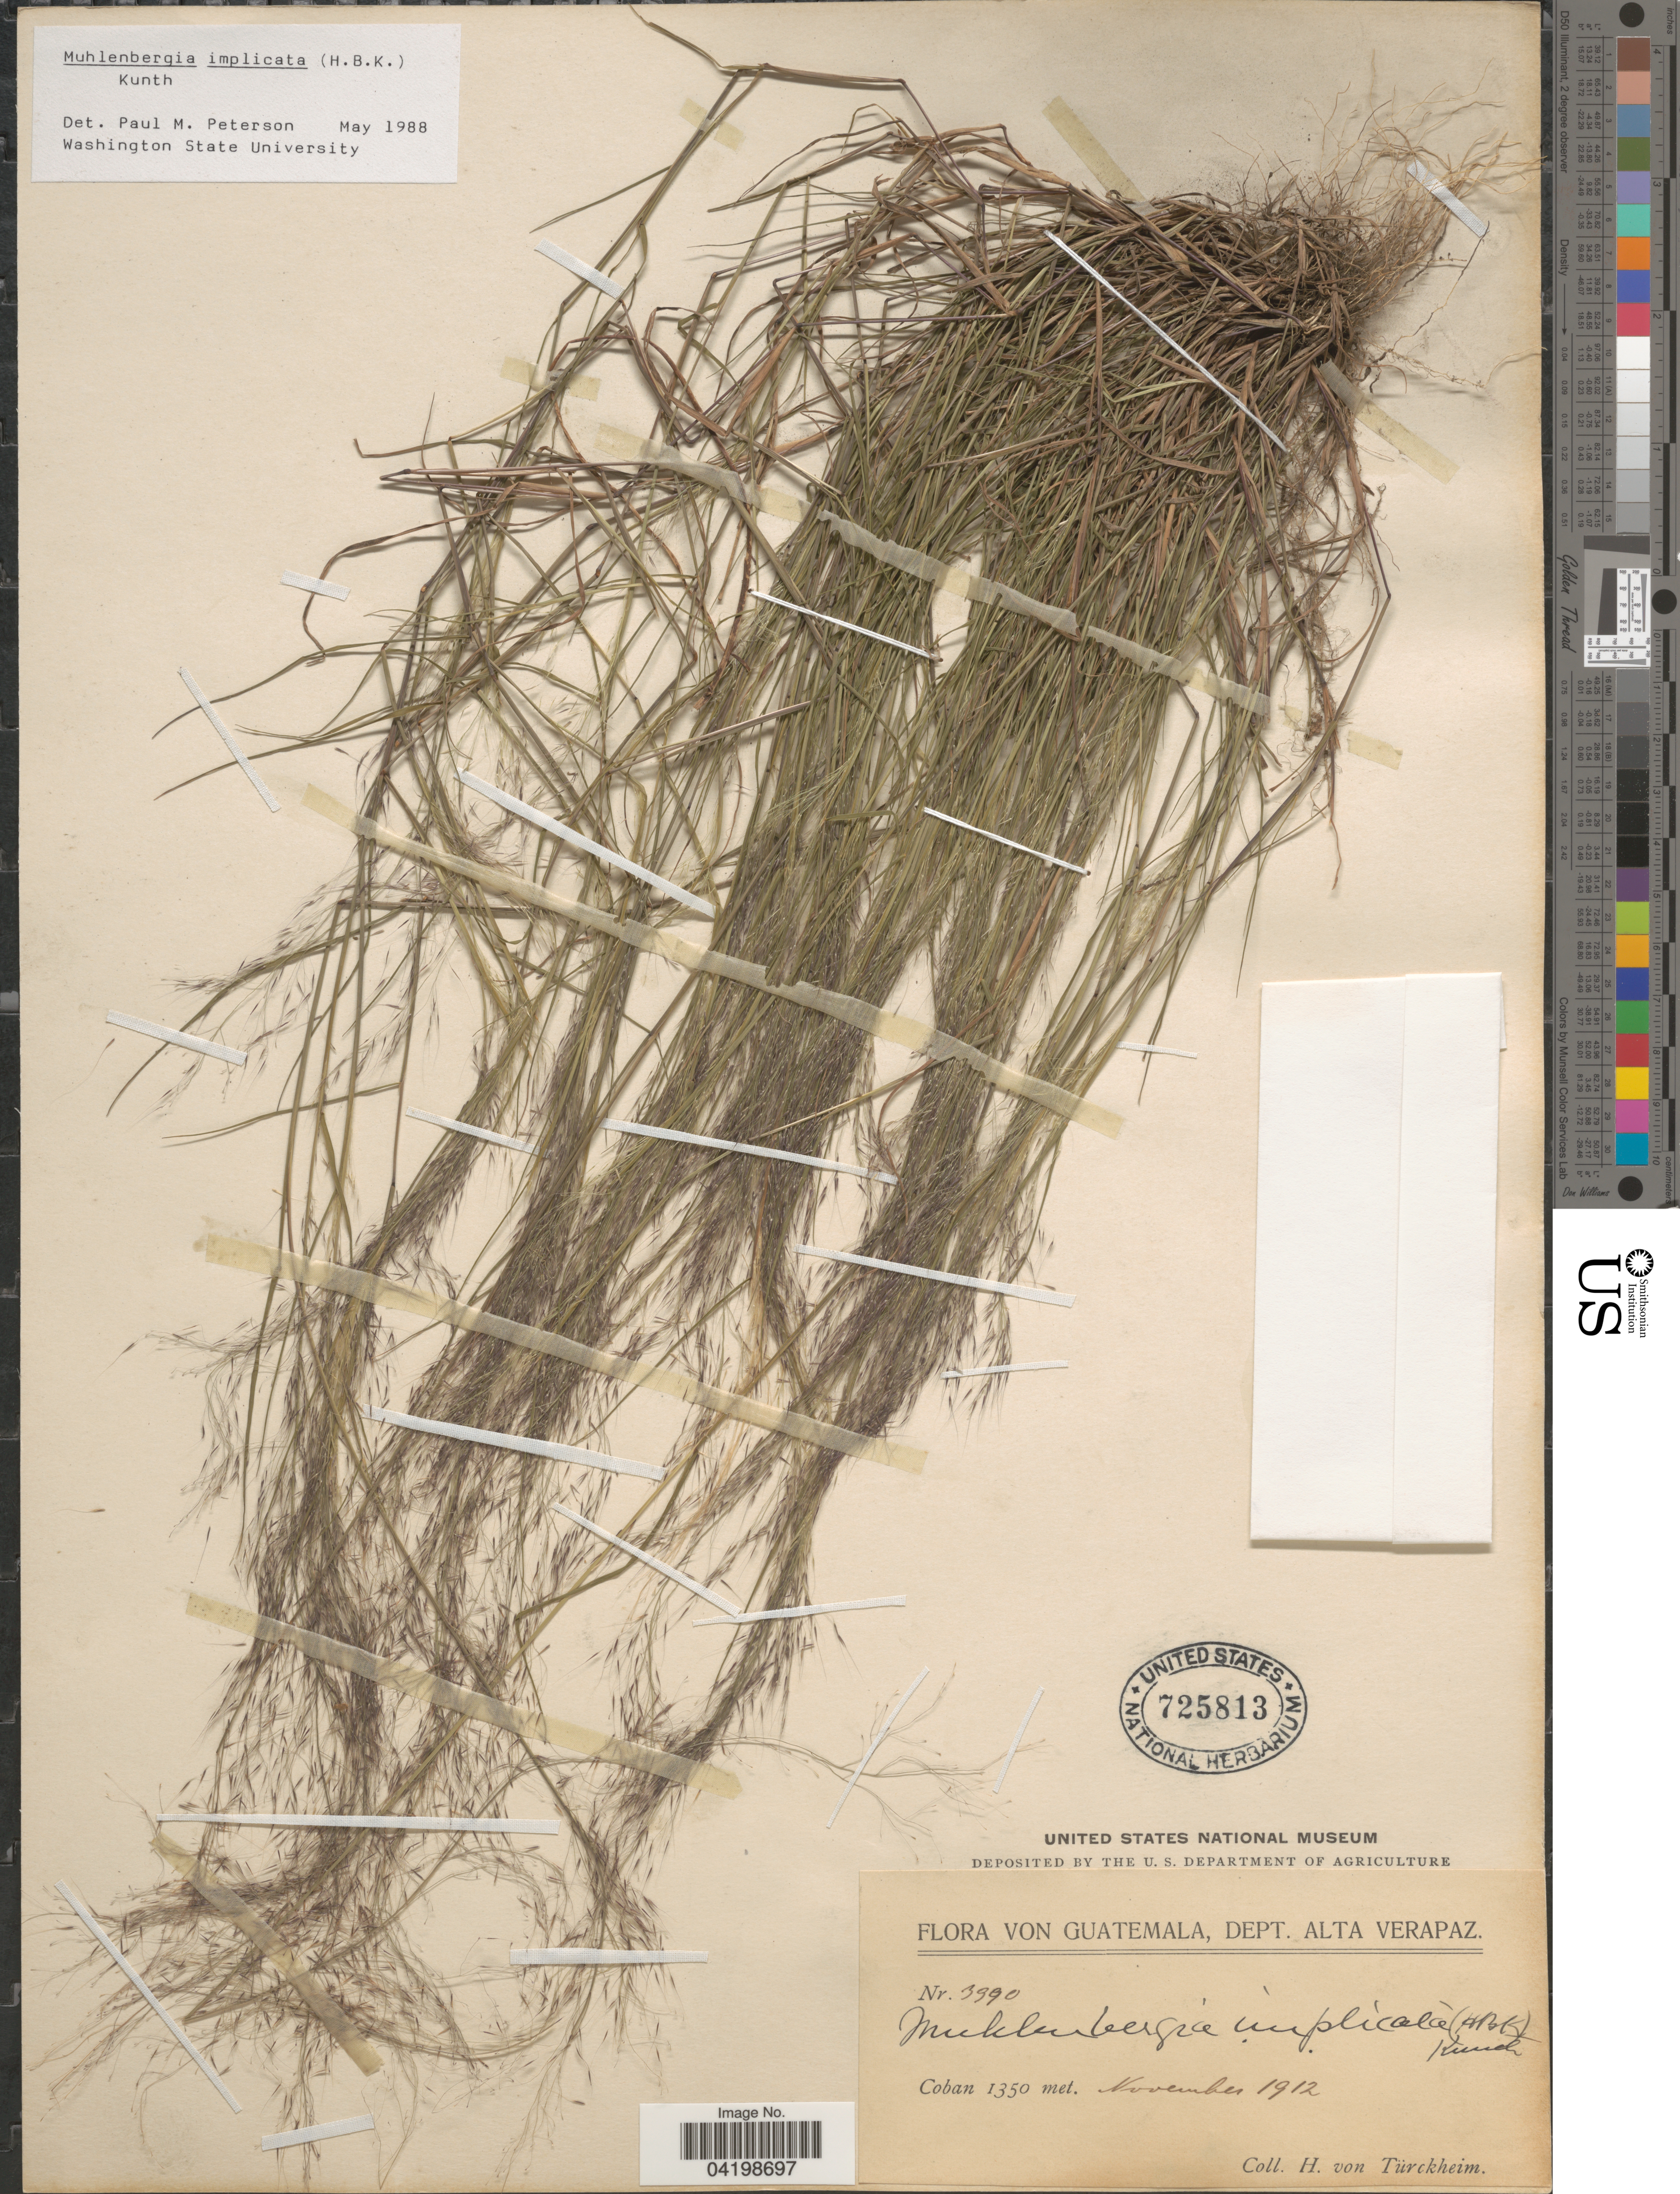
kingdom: Plantae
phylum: Tracheophyta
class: Liliopsida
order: Poales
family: Poaceae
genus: Muhlenbergia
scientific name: Muhlenbergia implicata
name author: (Kunth) Trin.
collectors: H. von Türckheim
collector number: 3990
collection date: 1912-11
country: Guatemala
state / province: Alta Verapaz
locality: Dept. Alta Verapaz. Coban.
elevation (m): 1350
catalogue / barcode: US 725813